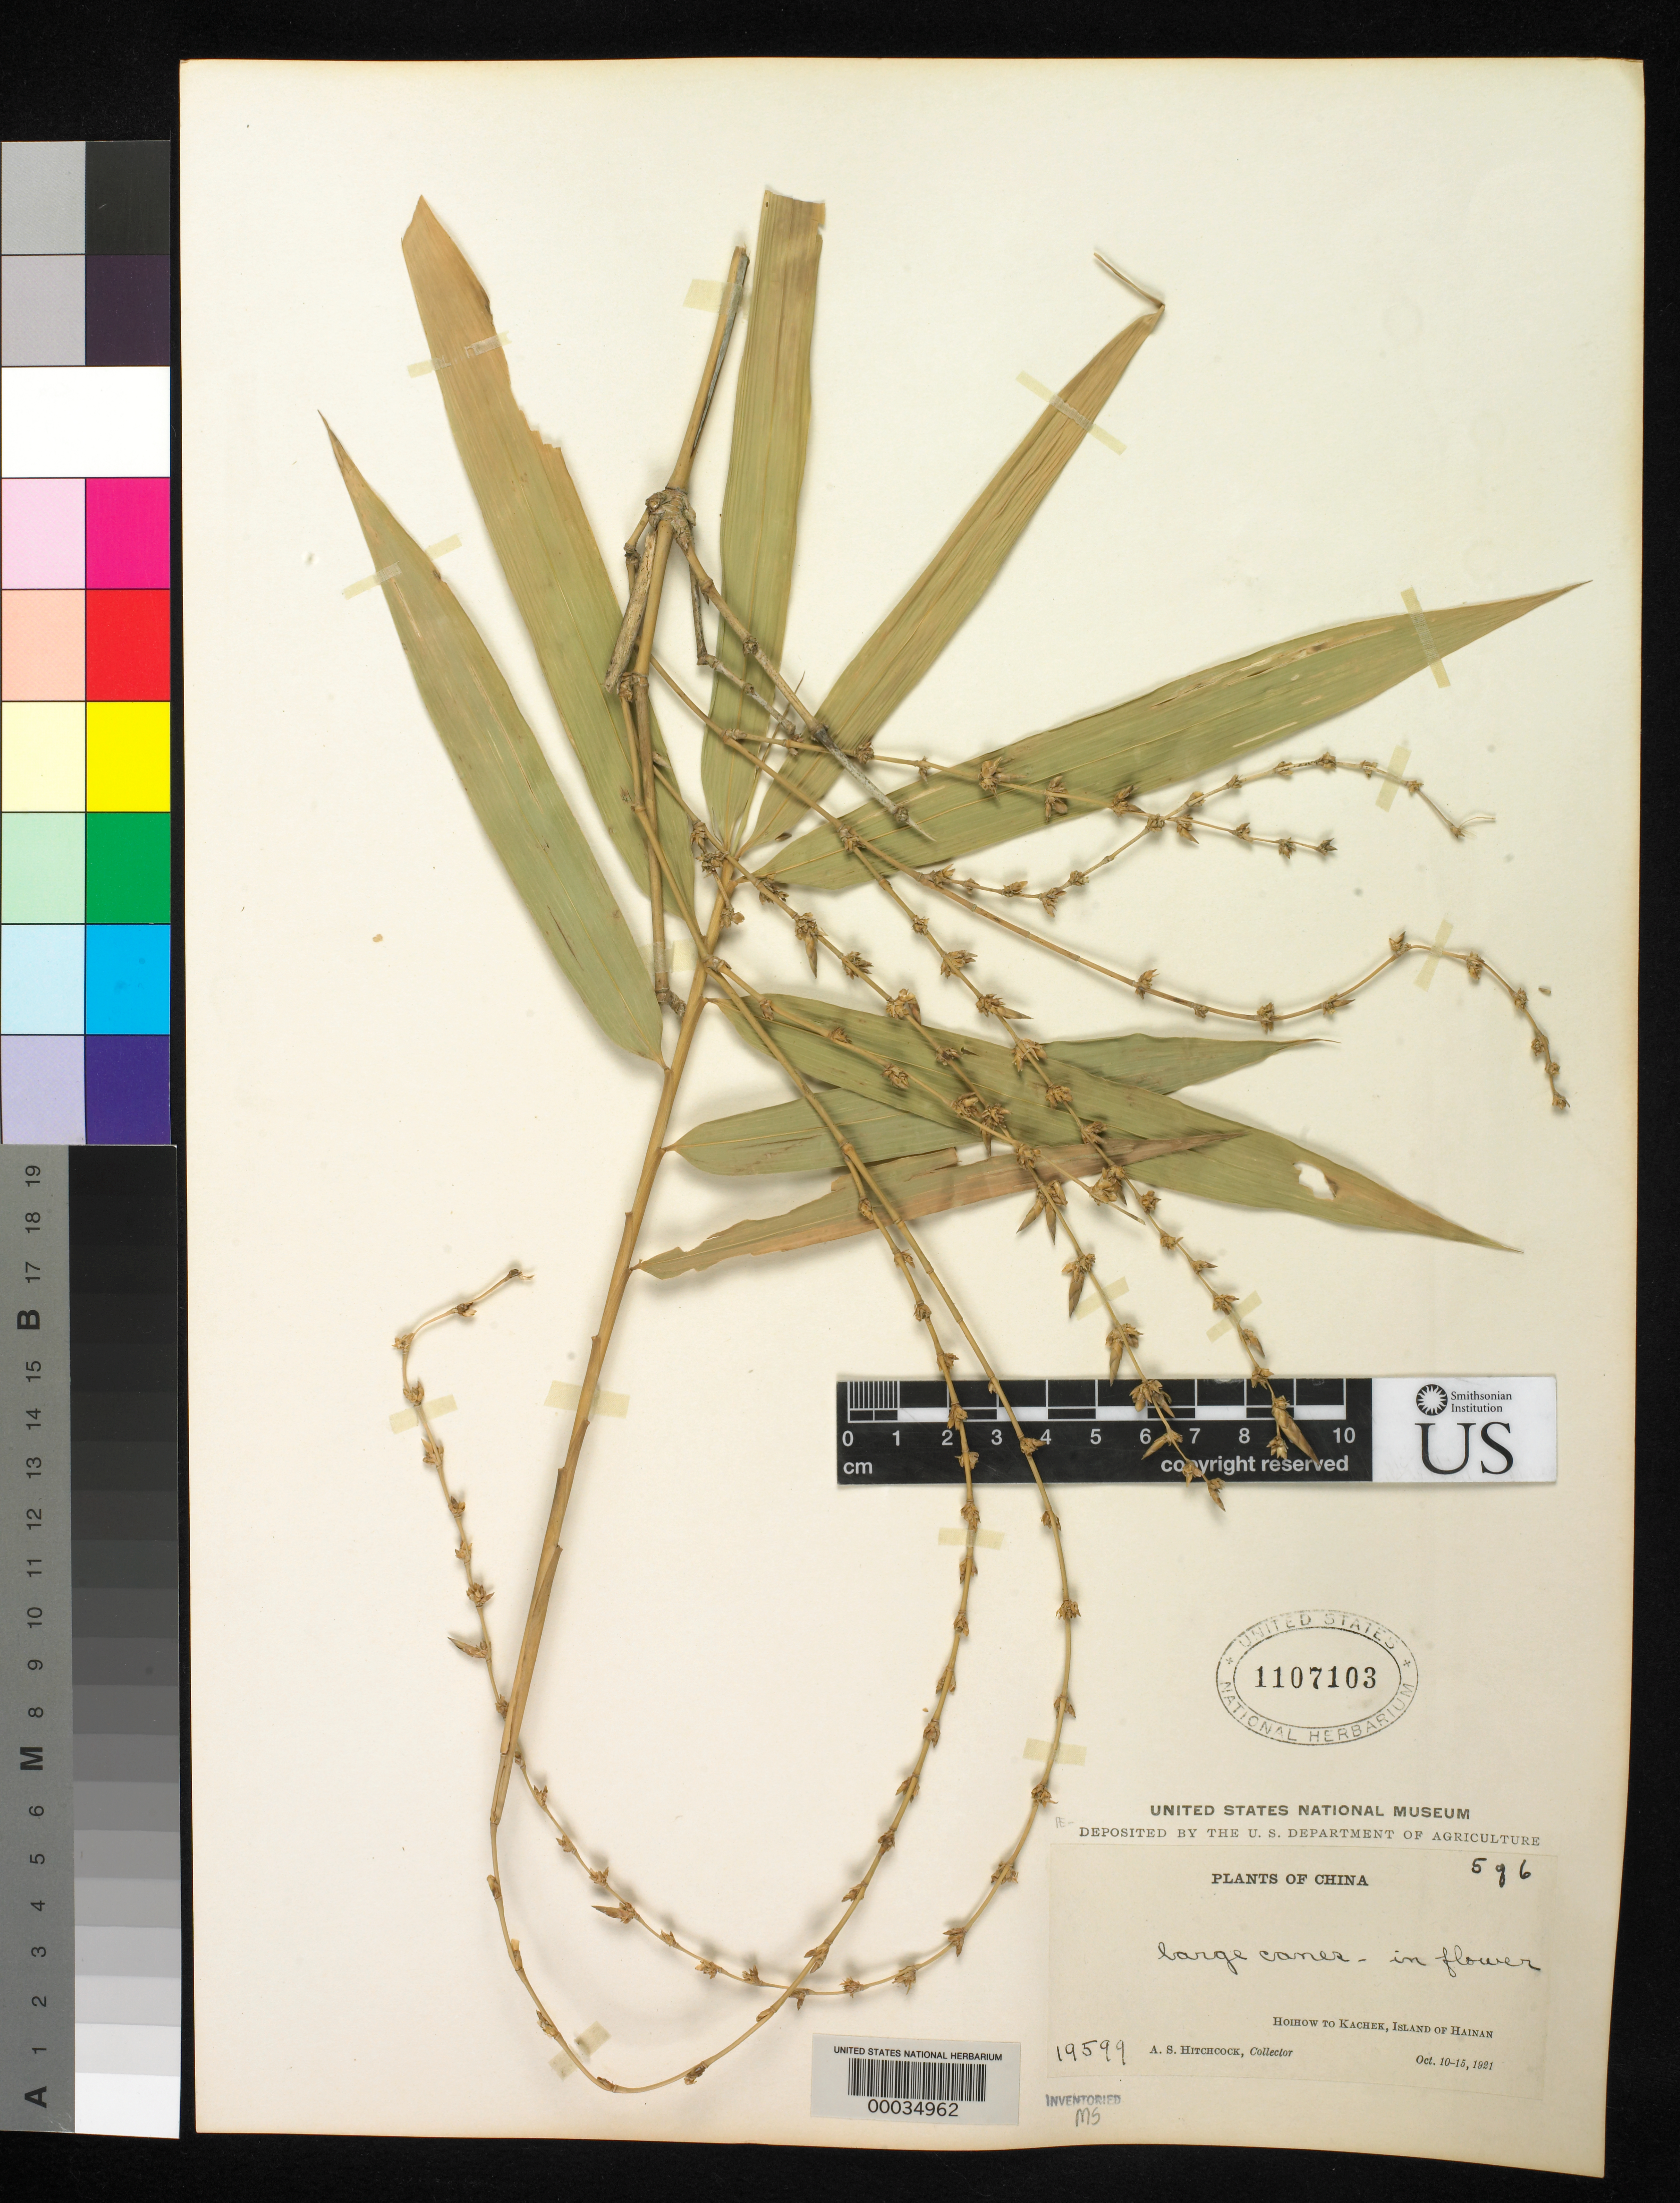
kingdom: Plantae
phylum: Tracheophyta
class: Liliopsida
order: Poales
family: Poaceae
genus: Bambusa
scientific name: Bambusa piscatorum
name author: McClure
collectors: A. S. Hitchcock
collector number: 19599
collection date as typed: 10 Oct 1921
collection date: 1921-10-10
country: China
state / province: Hainan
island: Hainan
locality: Hoihow, kachek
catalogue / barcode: US 1107103